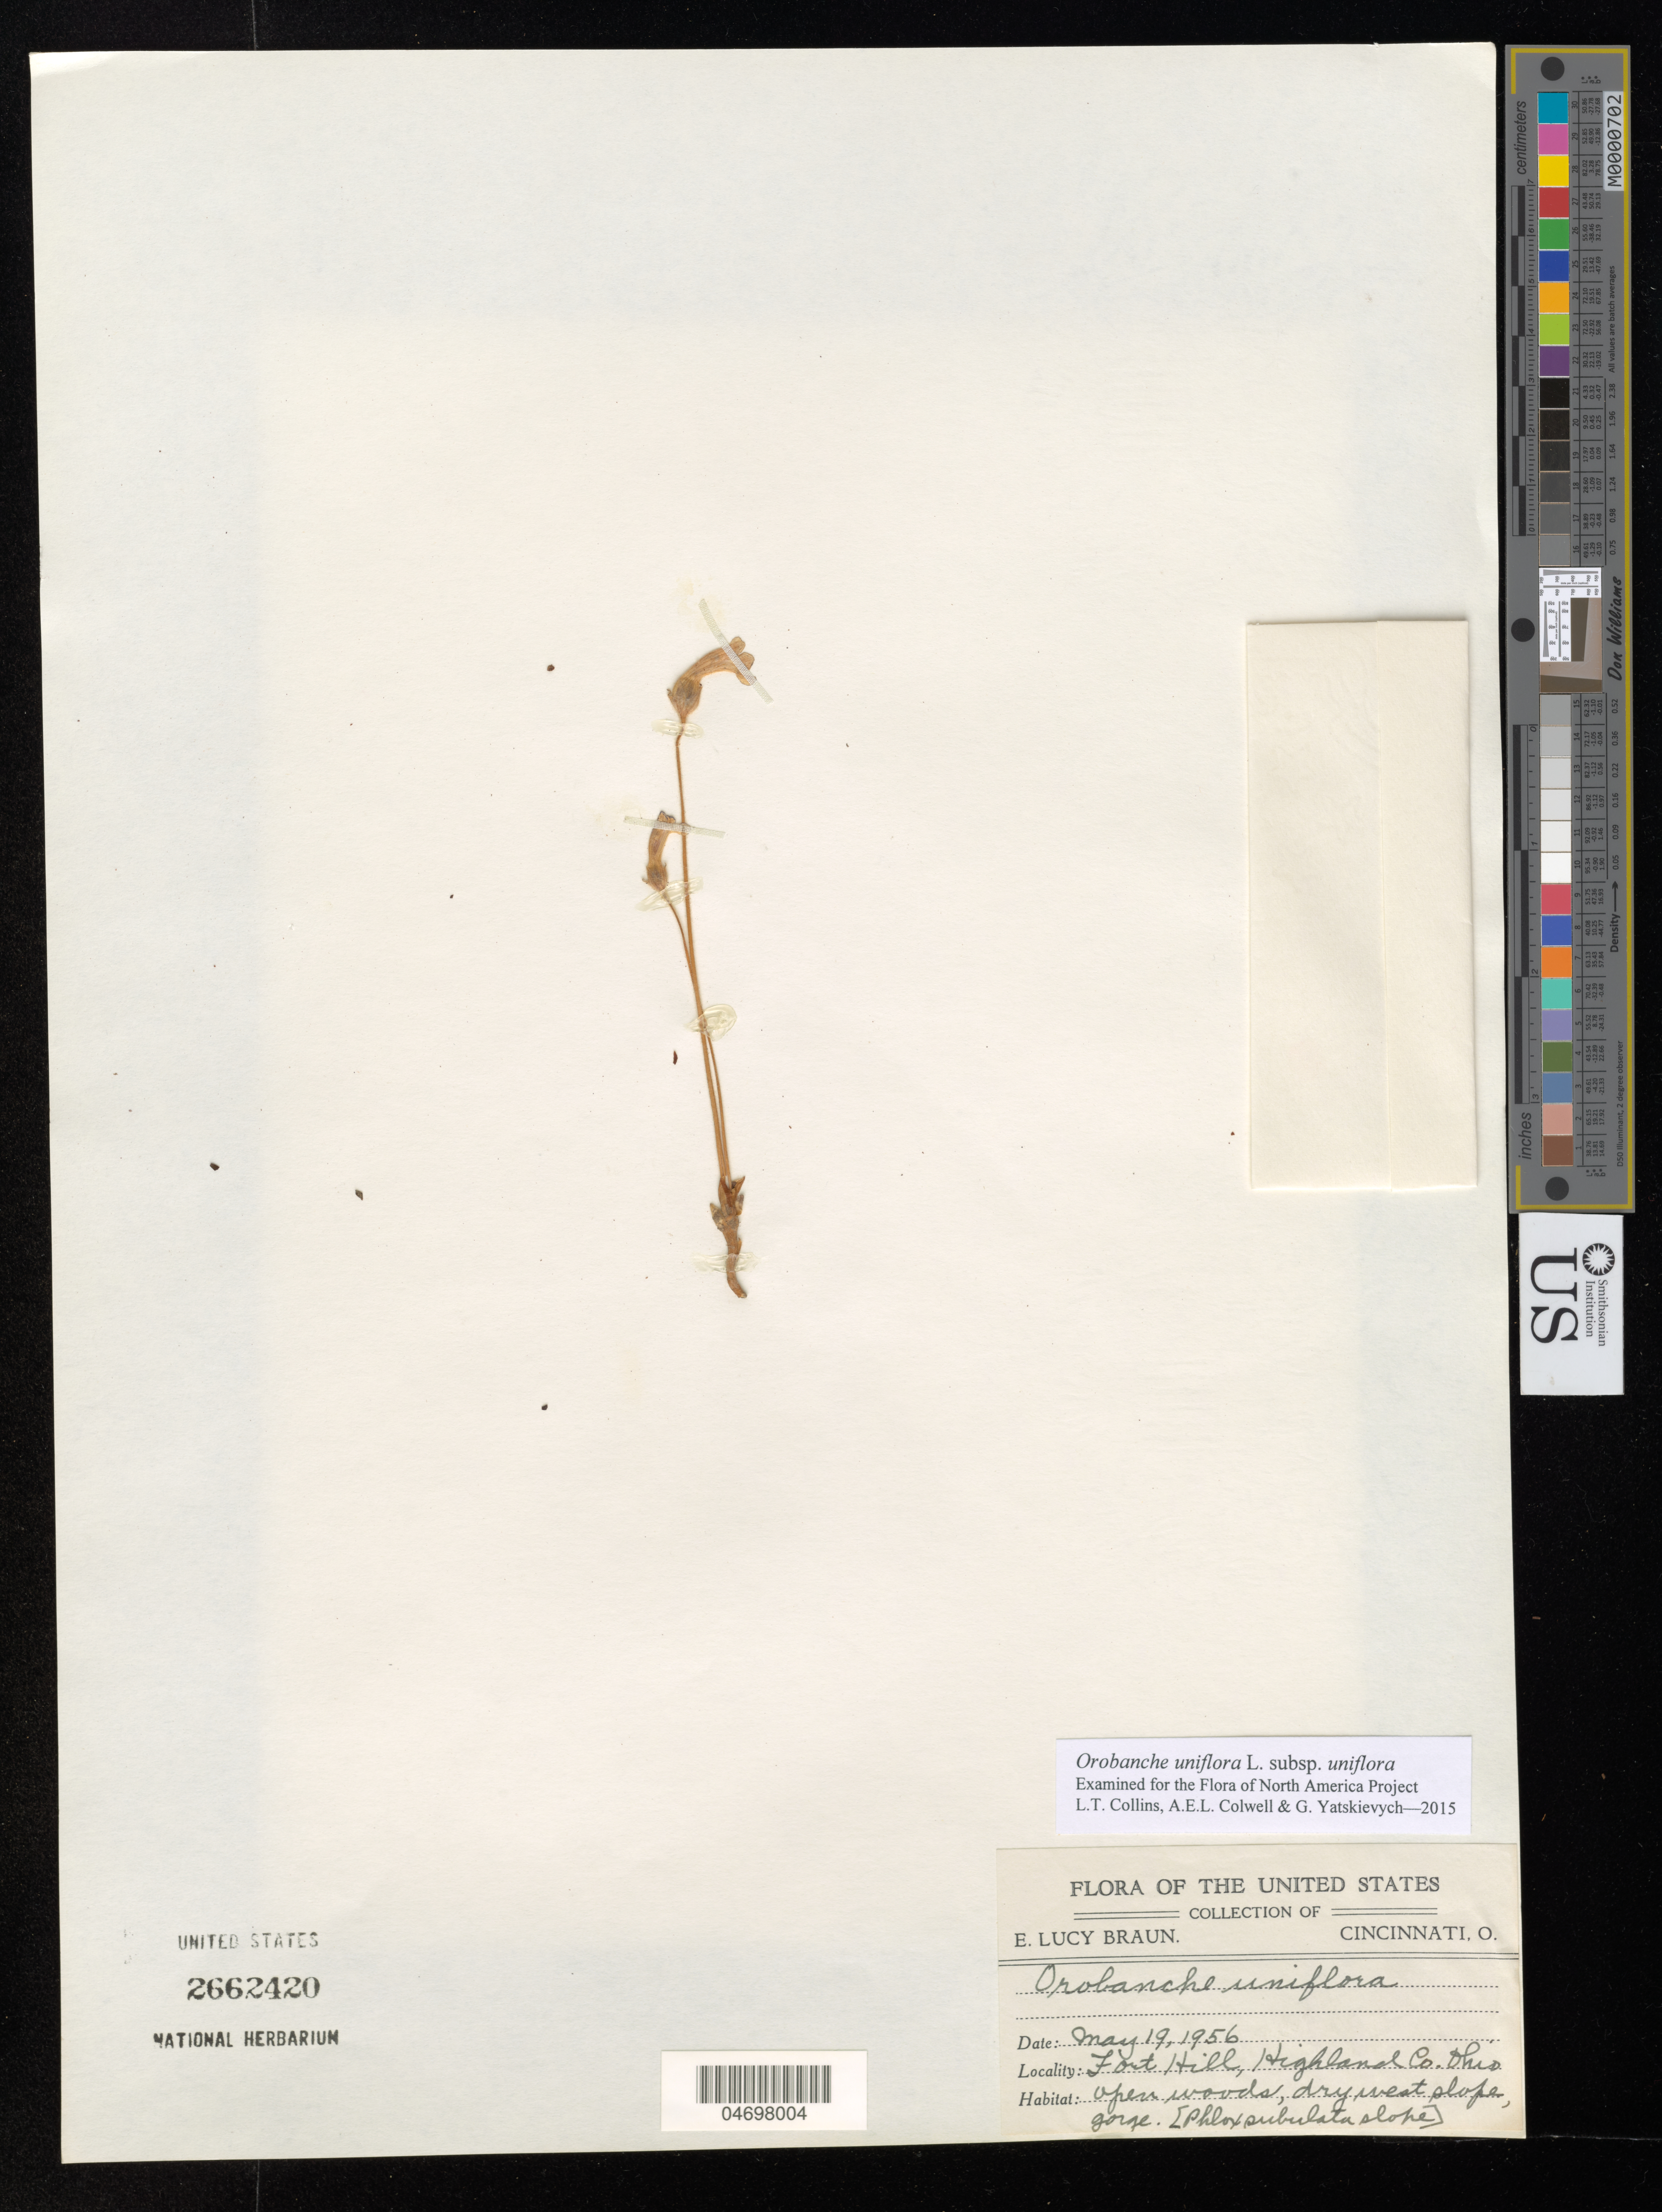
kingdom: Plantae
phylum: Tracheophyta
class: Magnoliopsida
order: Lamiales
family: Orobanchaceae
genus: Orobanche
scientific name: Orobanche uniflora subsp. uniflora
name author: L.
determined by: Collins, L. T.; Colwell, A. E.; Yatskievych, G. A.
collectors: E. L. Braun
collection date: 1956-05-19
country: United States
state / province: Ohio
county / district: Highland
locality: Fort Hill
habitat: Open woods, dry west slope, gorge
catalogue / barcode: US 2662420